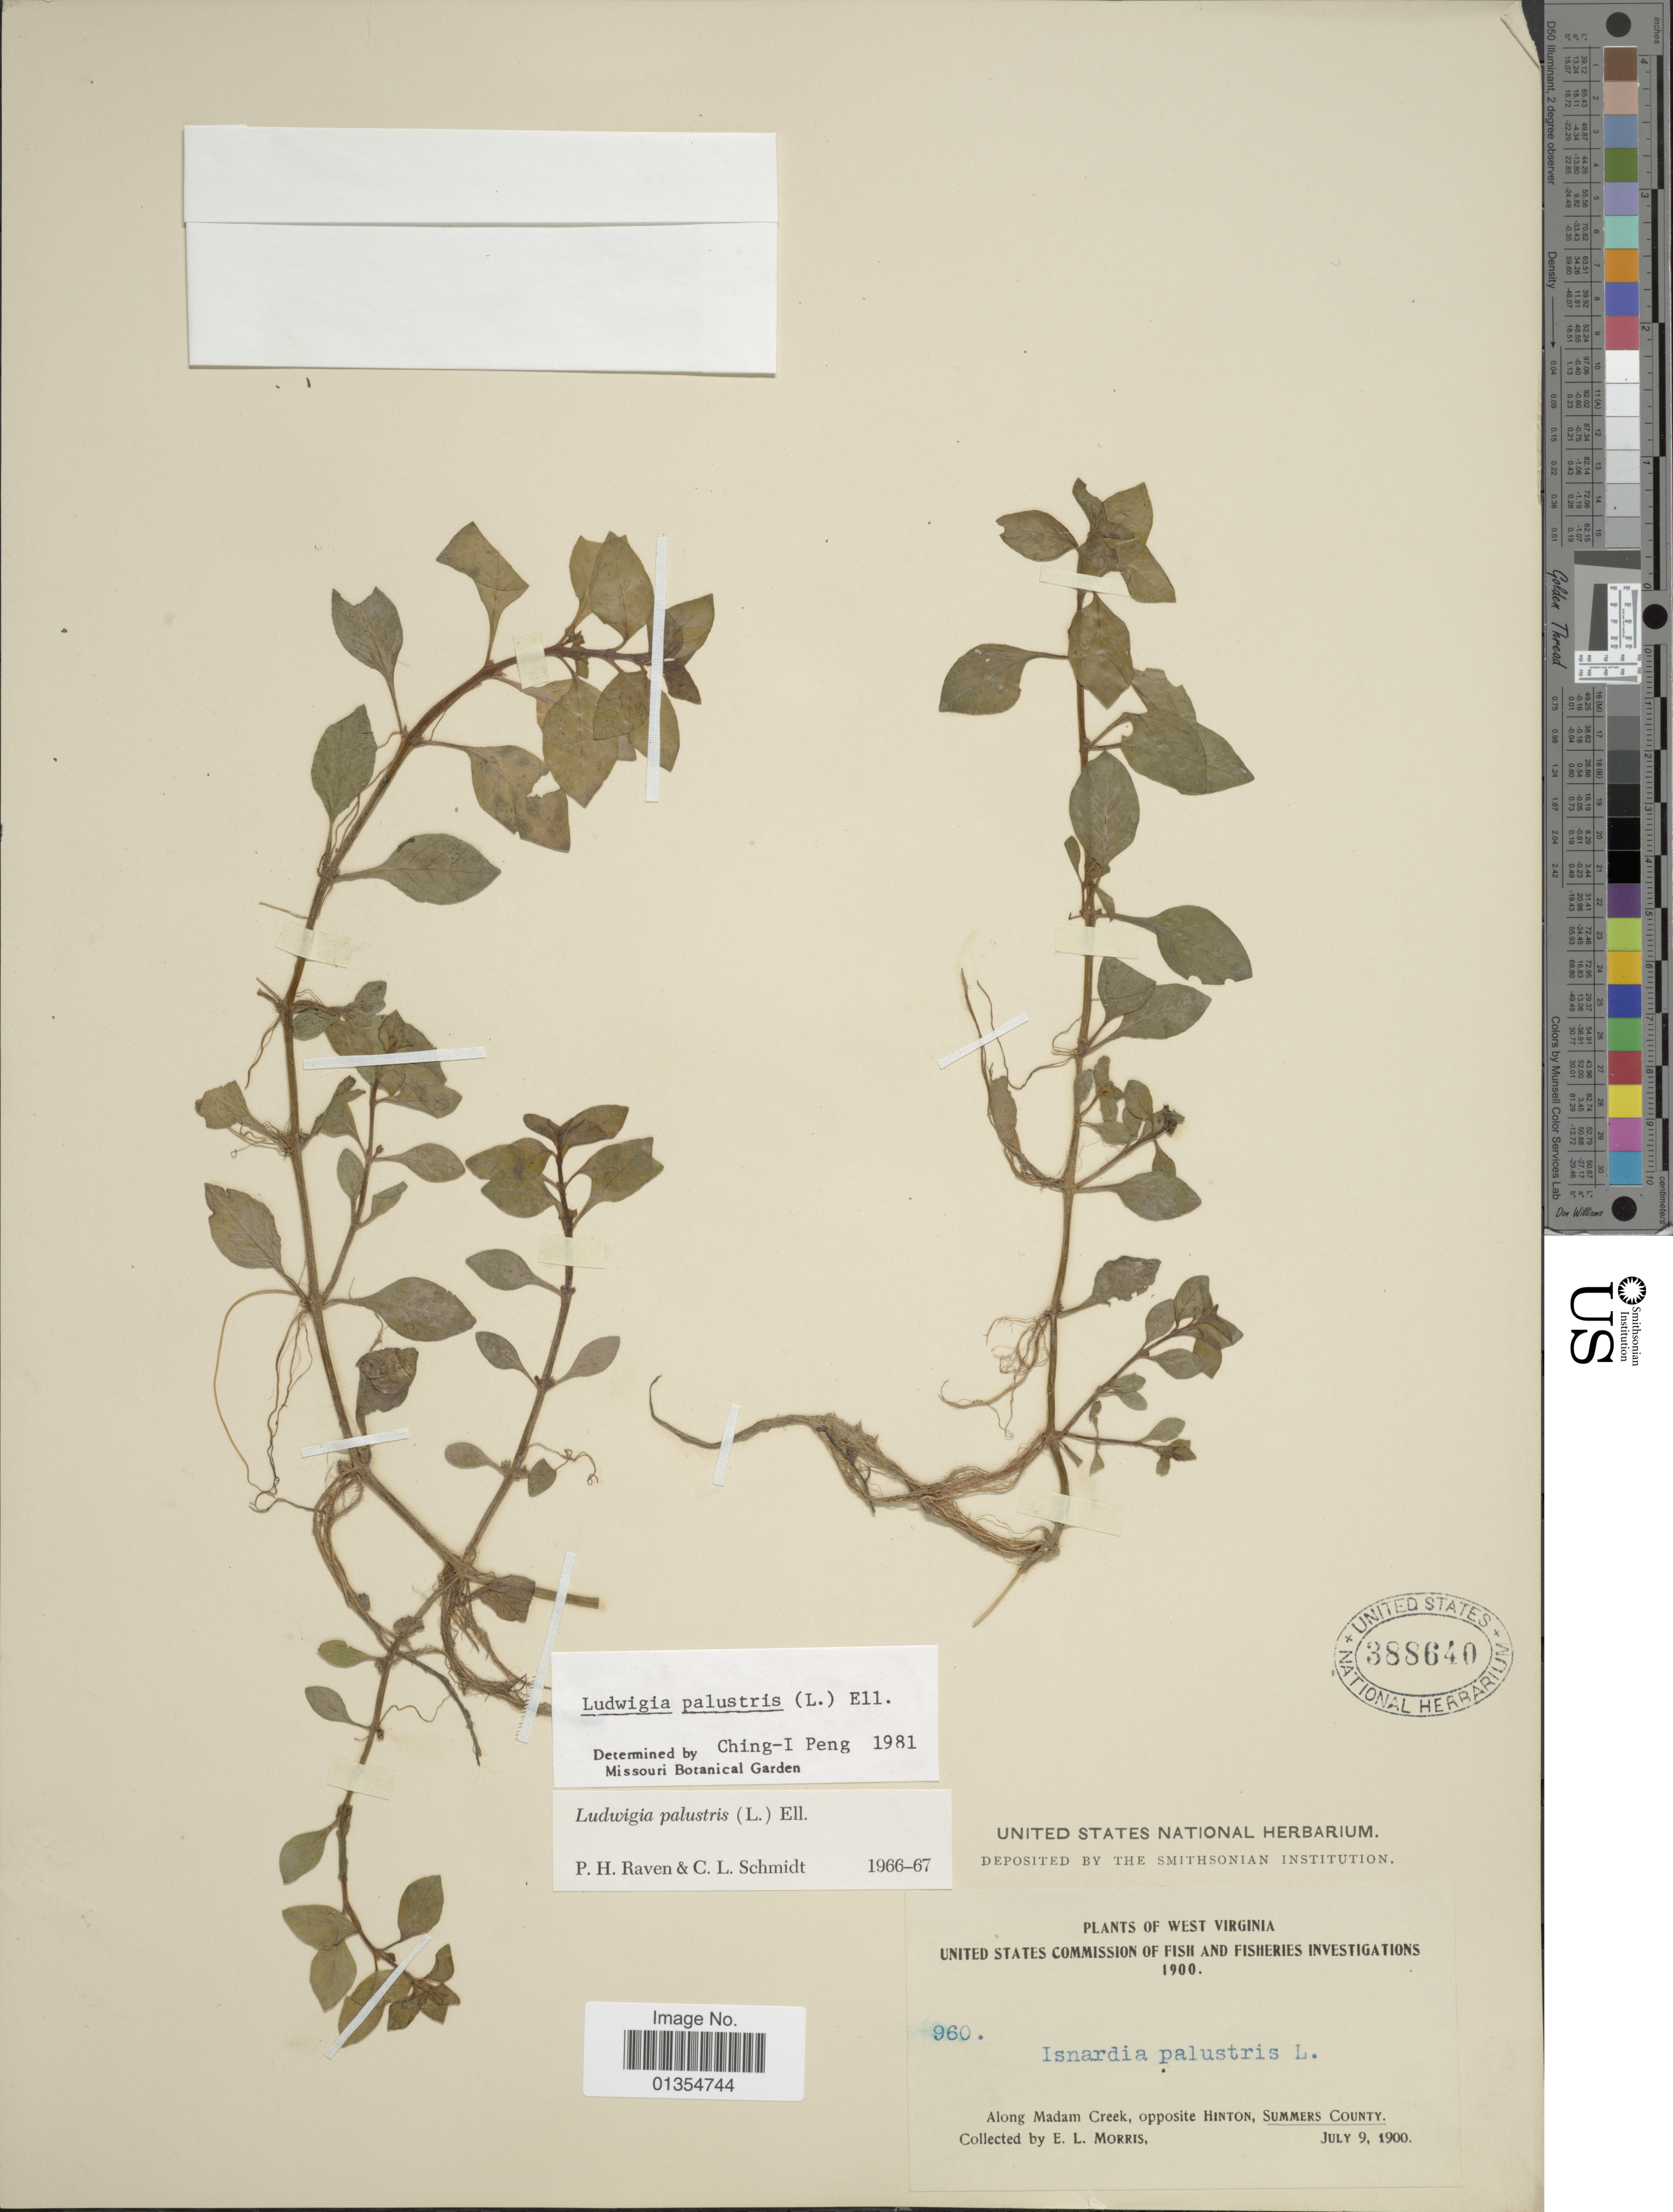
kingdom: Plantae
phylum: Tracheophyta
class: Magnoliopsida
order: Myrtales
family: Onagraceae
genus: Ludwigia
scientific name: Ludwigia palustris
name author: (L.) Elliott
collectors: E. Morris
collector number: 960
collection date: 1900-07-09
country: United States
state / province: West Virginia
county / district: Summers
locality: West Vriginia, along Madam Creek, opposite Hinton, Summers County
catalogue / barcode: US 388640